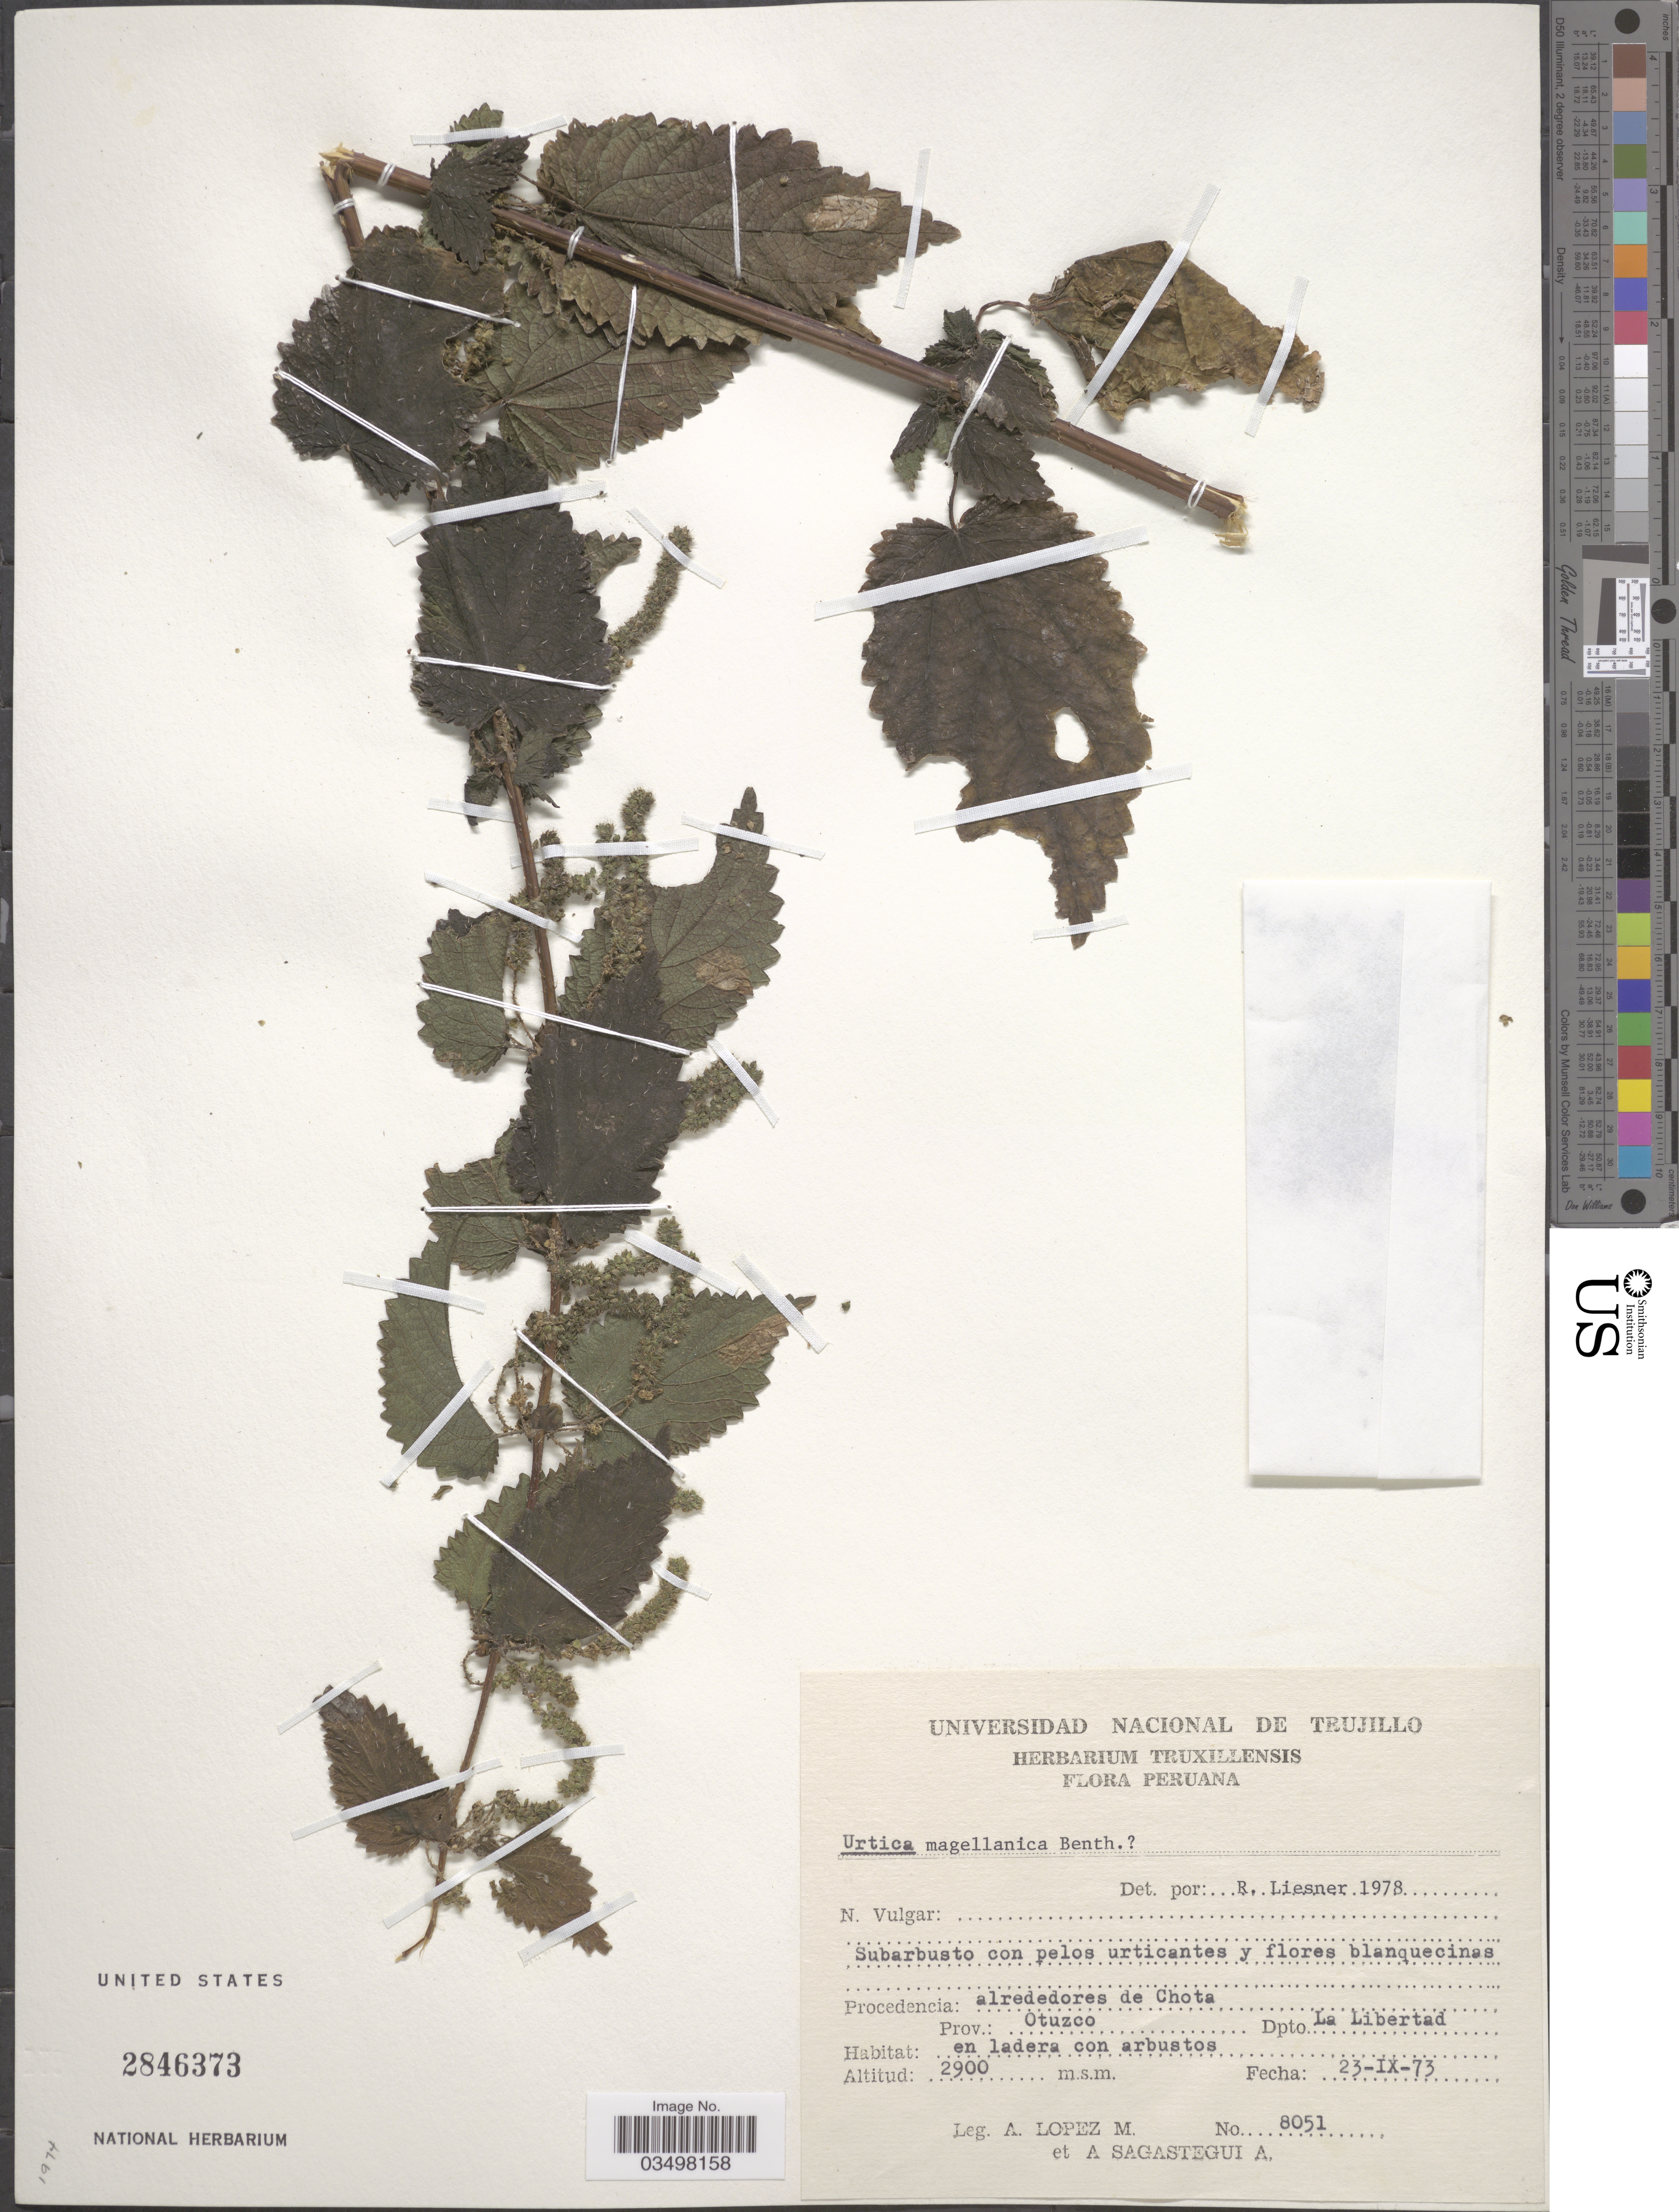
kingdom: Plantae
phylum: Tracheophyta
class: Magnoliopsida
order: Rosales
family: Urticaceae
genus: Urtica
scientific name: Urtica magellanica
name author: Juss. ex Poir.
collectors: A. López M. & A. Sagástegui A.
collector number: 8051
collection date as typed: Transcribed d/m/y: 23/9/73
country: Peru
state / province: La Libertad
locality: Procedencia: alrededores de Chota, Prov.: Otuzco, Dpto. La Libertad.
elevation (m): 2900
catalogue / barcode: US 2846373